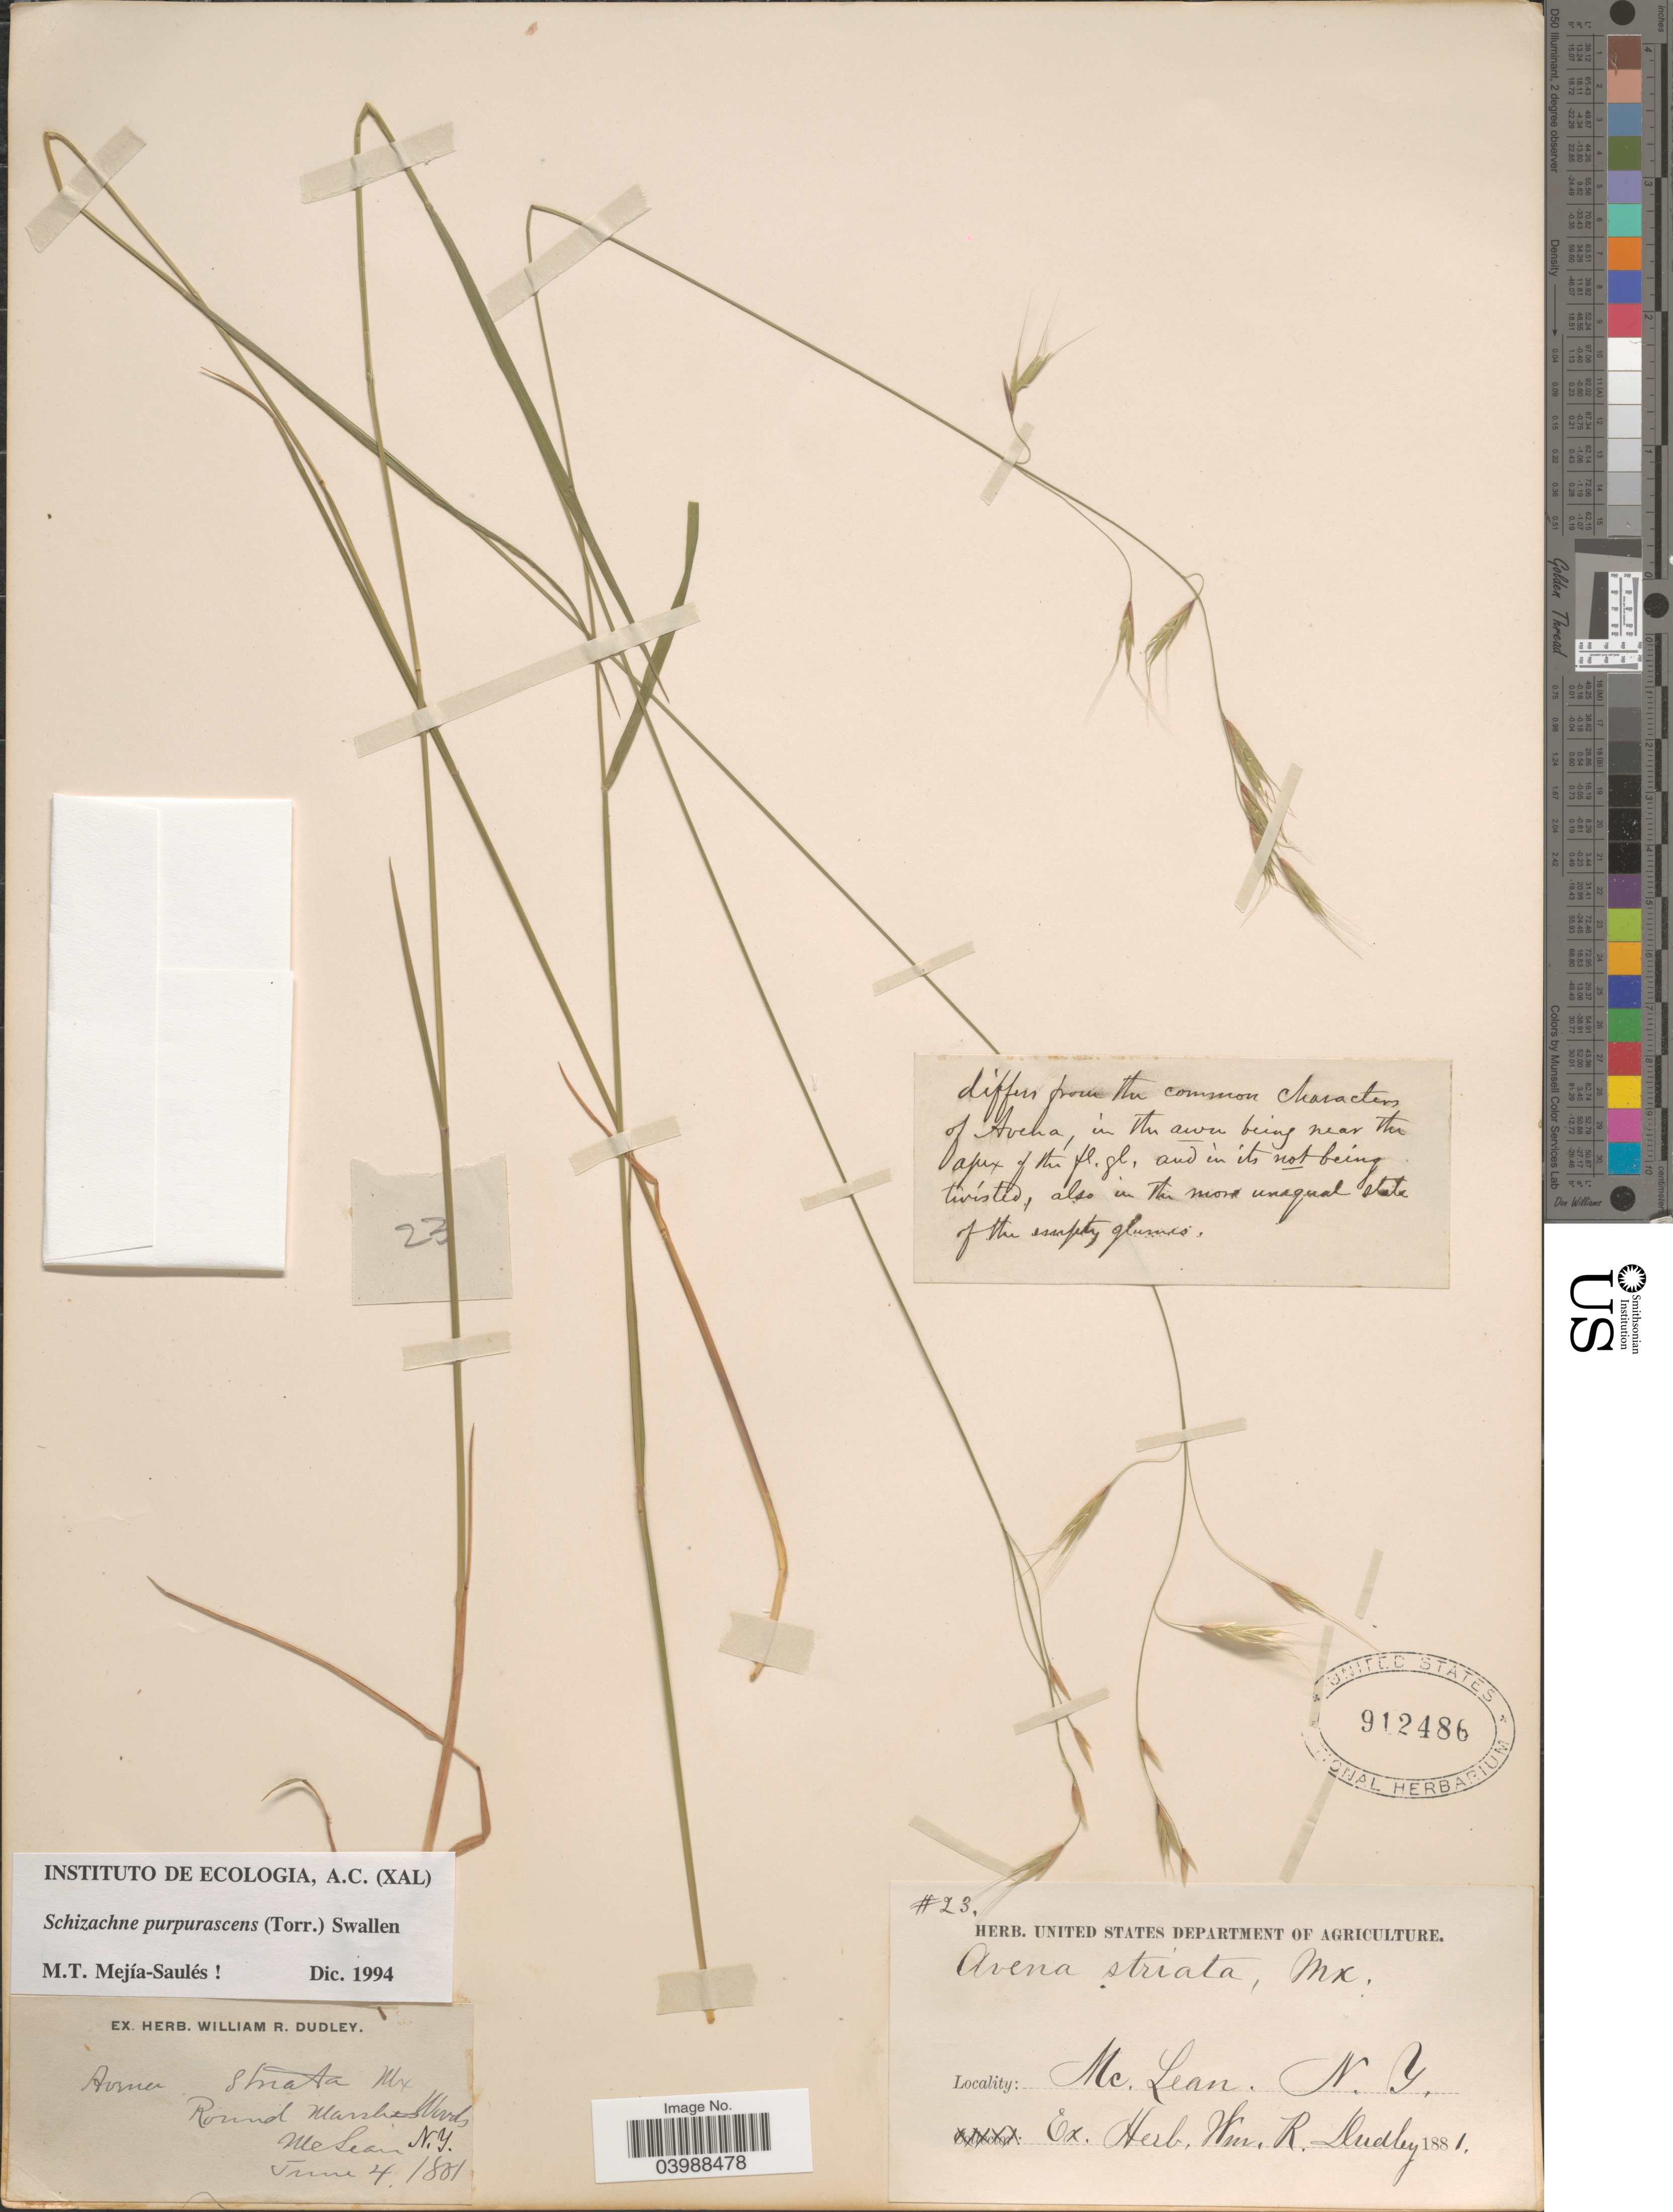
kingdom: Plantae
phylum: Tracheophyta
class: Liliopsida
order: Poales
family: Poaceae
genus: Schizachne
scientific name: Schizachne purpurascens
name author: (Torr.) Swallen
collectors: Ex herb. William R. Dudley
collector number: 23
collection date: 1881-06-04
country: United States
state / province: New York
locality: Round Marsh Woods. McLean.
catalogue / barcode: US 912486